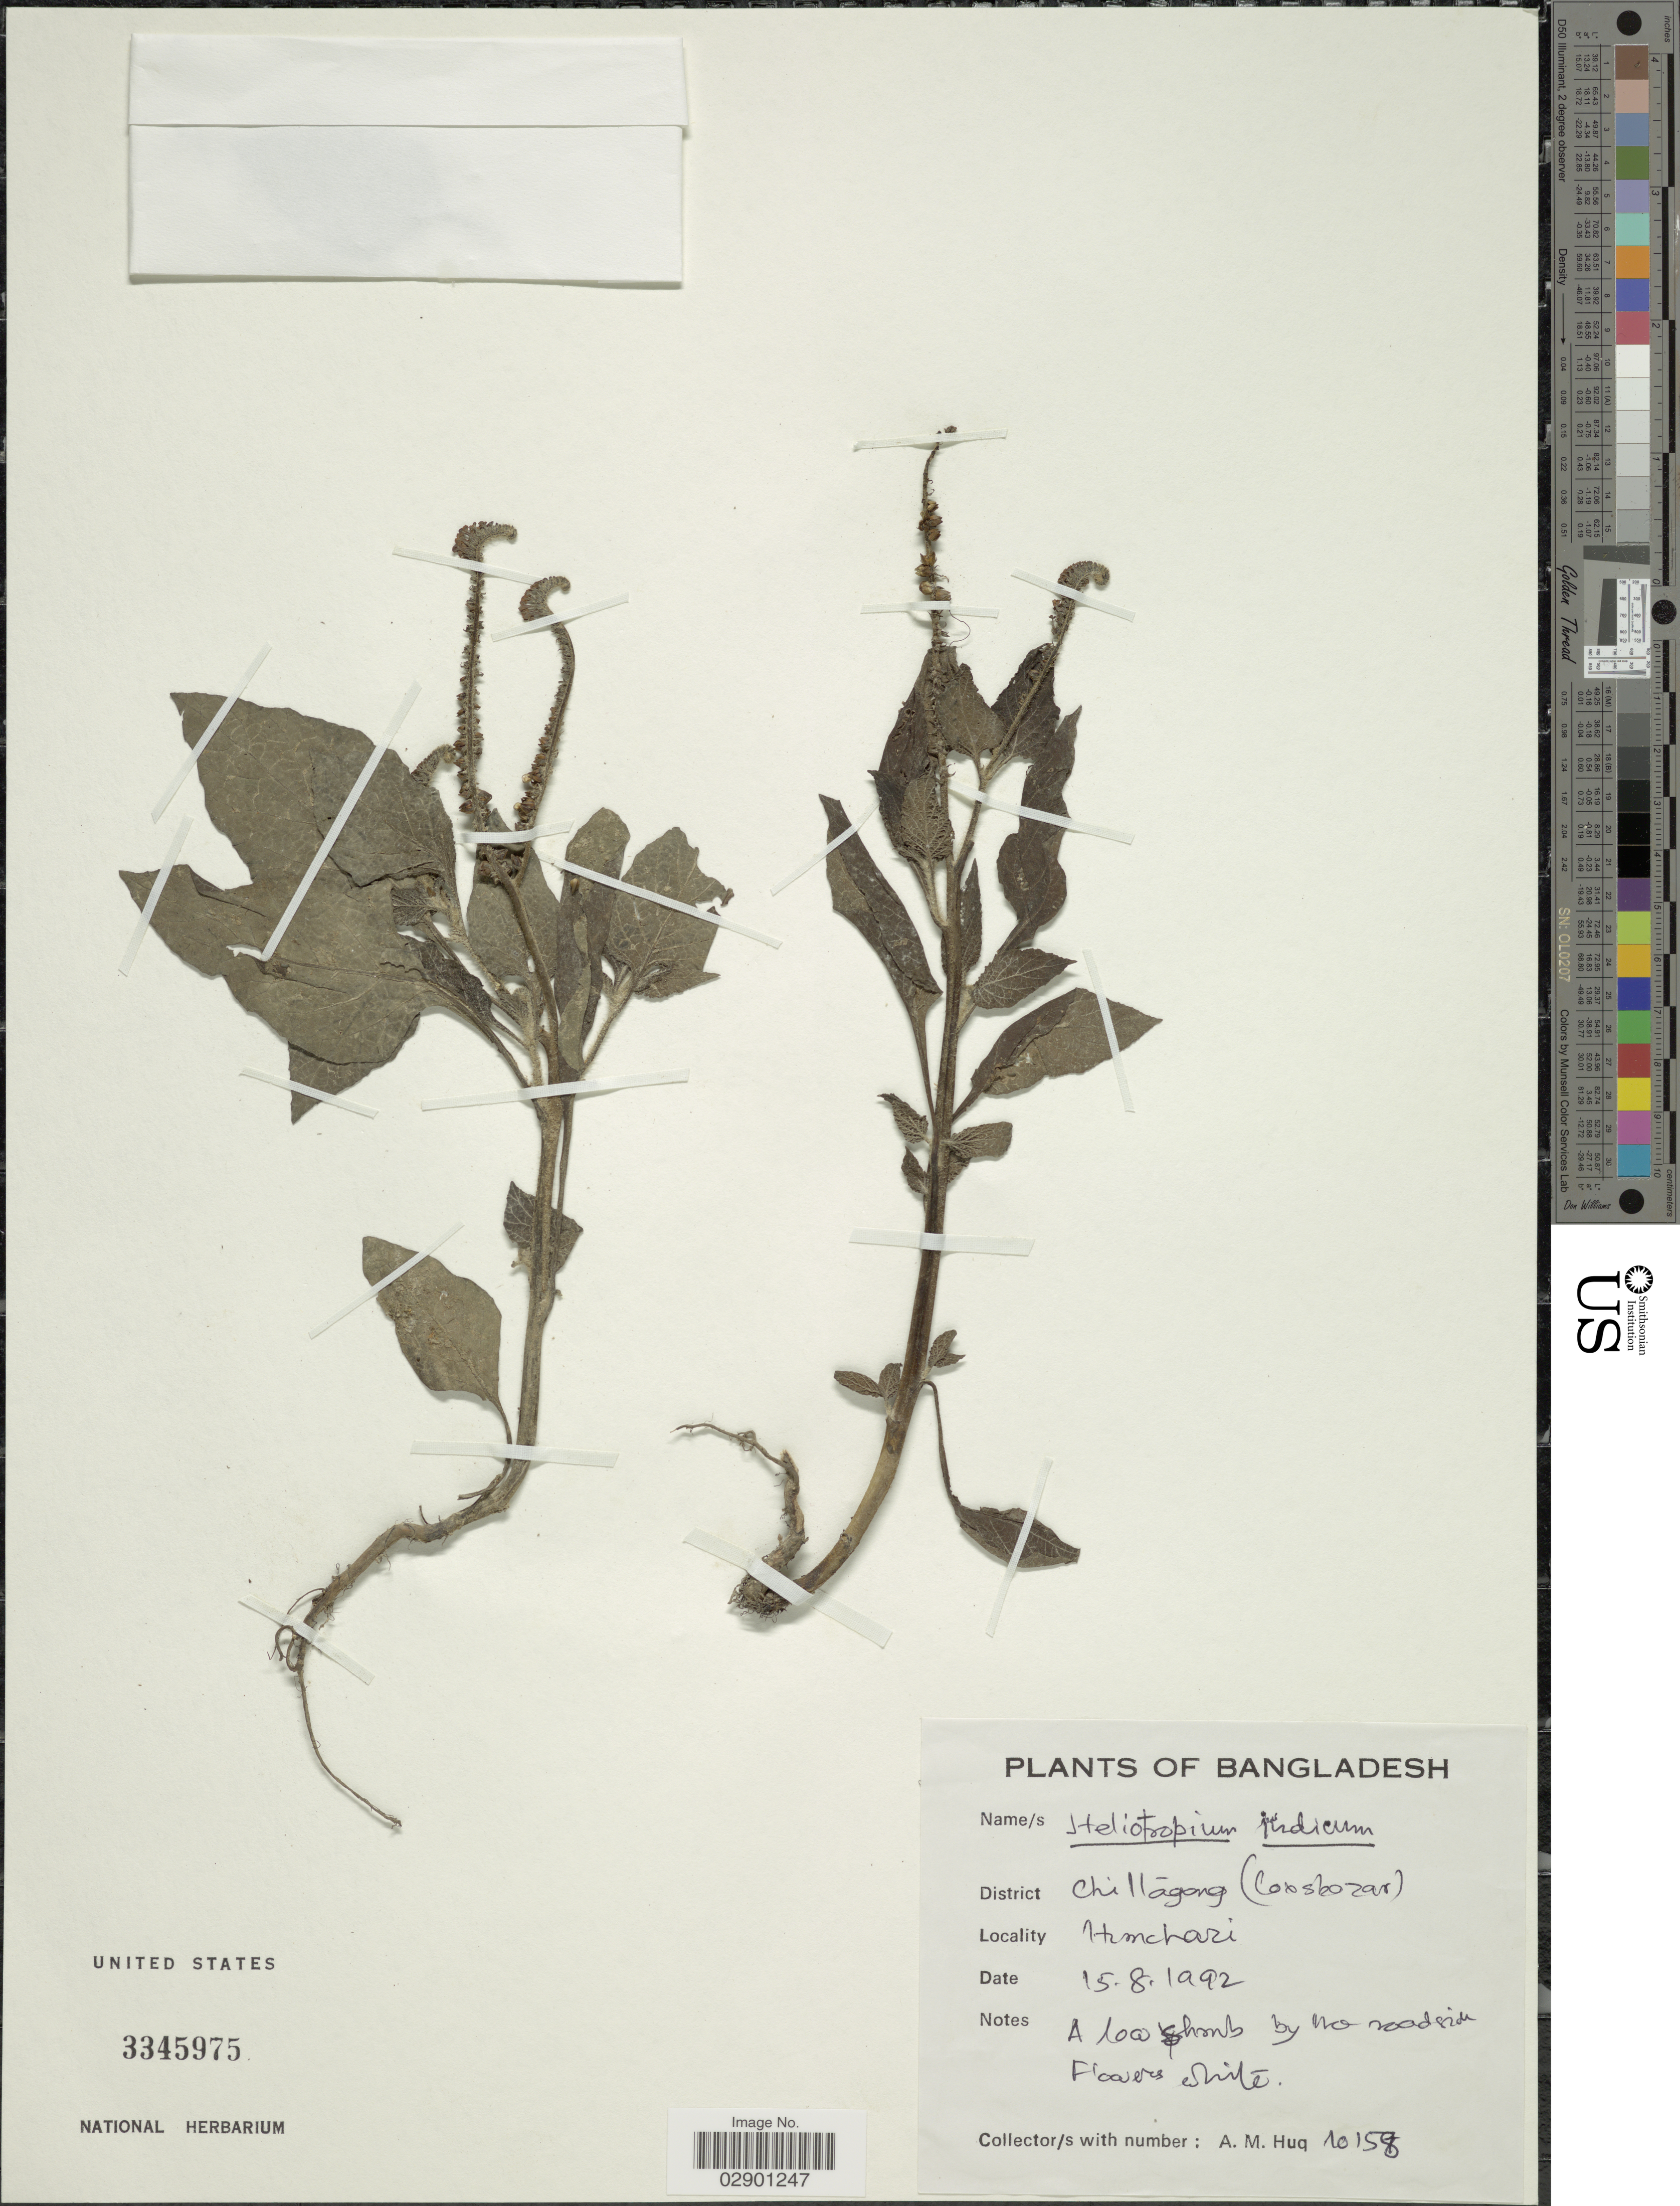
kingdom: Plantae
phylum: Tracheophyta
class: Magnoliopsida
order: Boraginales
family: Heliotropiaceae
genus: Heliotropium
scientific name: Heliotropium indicum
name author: L.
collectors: A. M. Huq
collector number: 10158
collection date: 1992-08-15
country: Bangladesh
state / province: Chittagong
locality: District Chittagong (Cobsbozar), Himchari.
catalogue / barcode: US 3345975